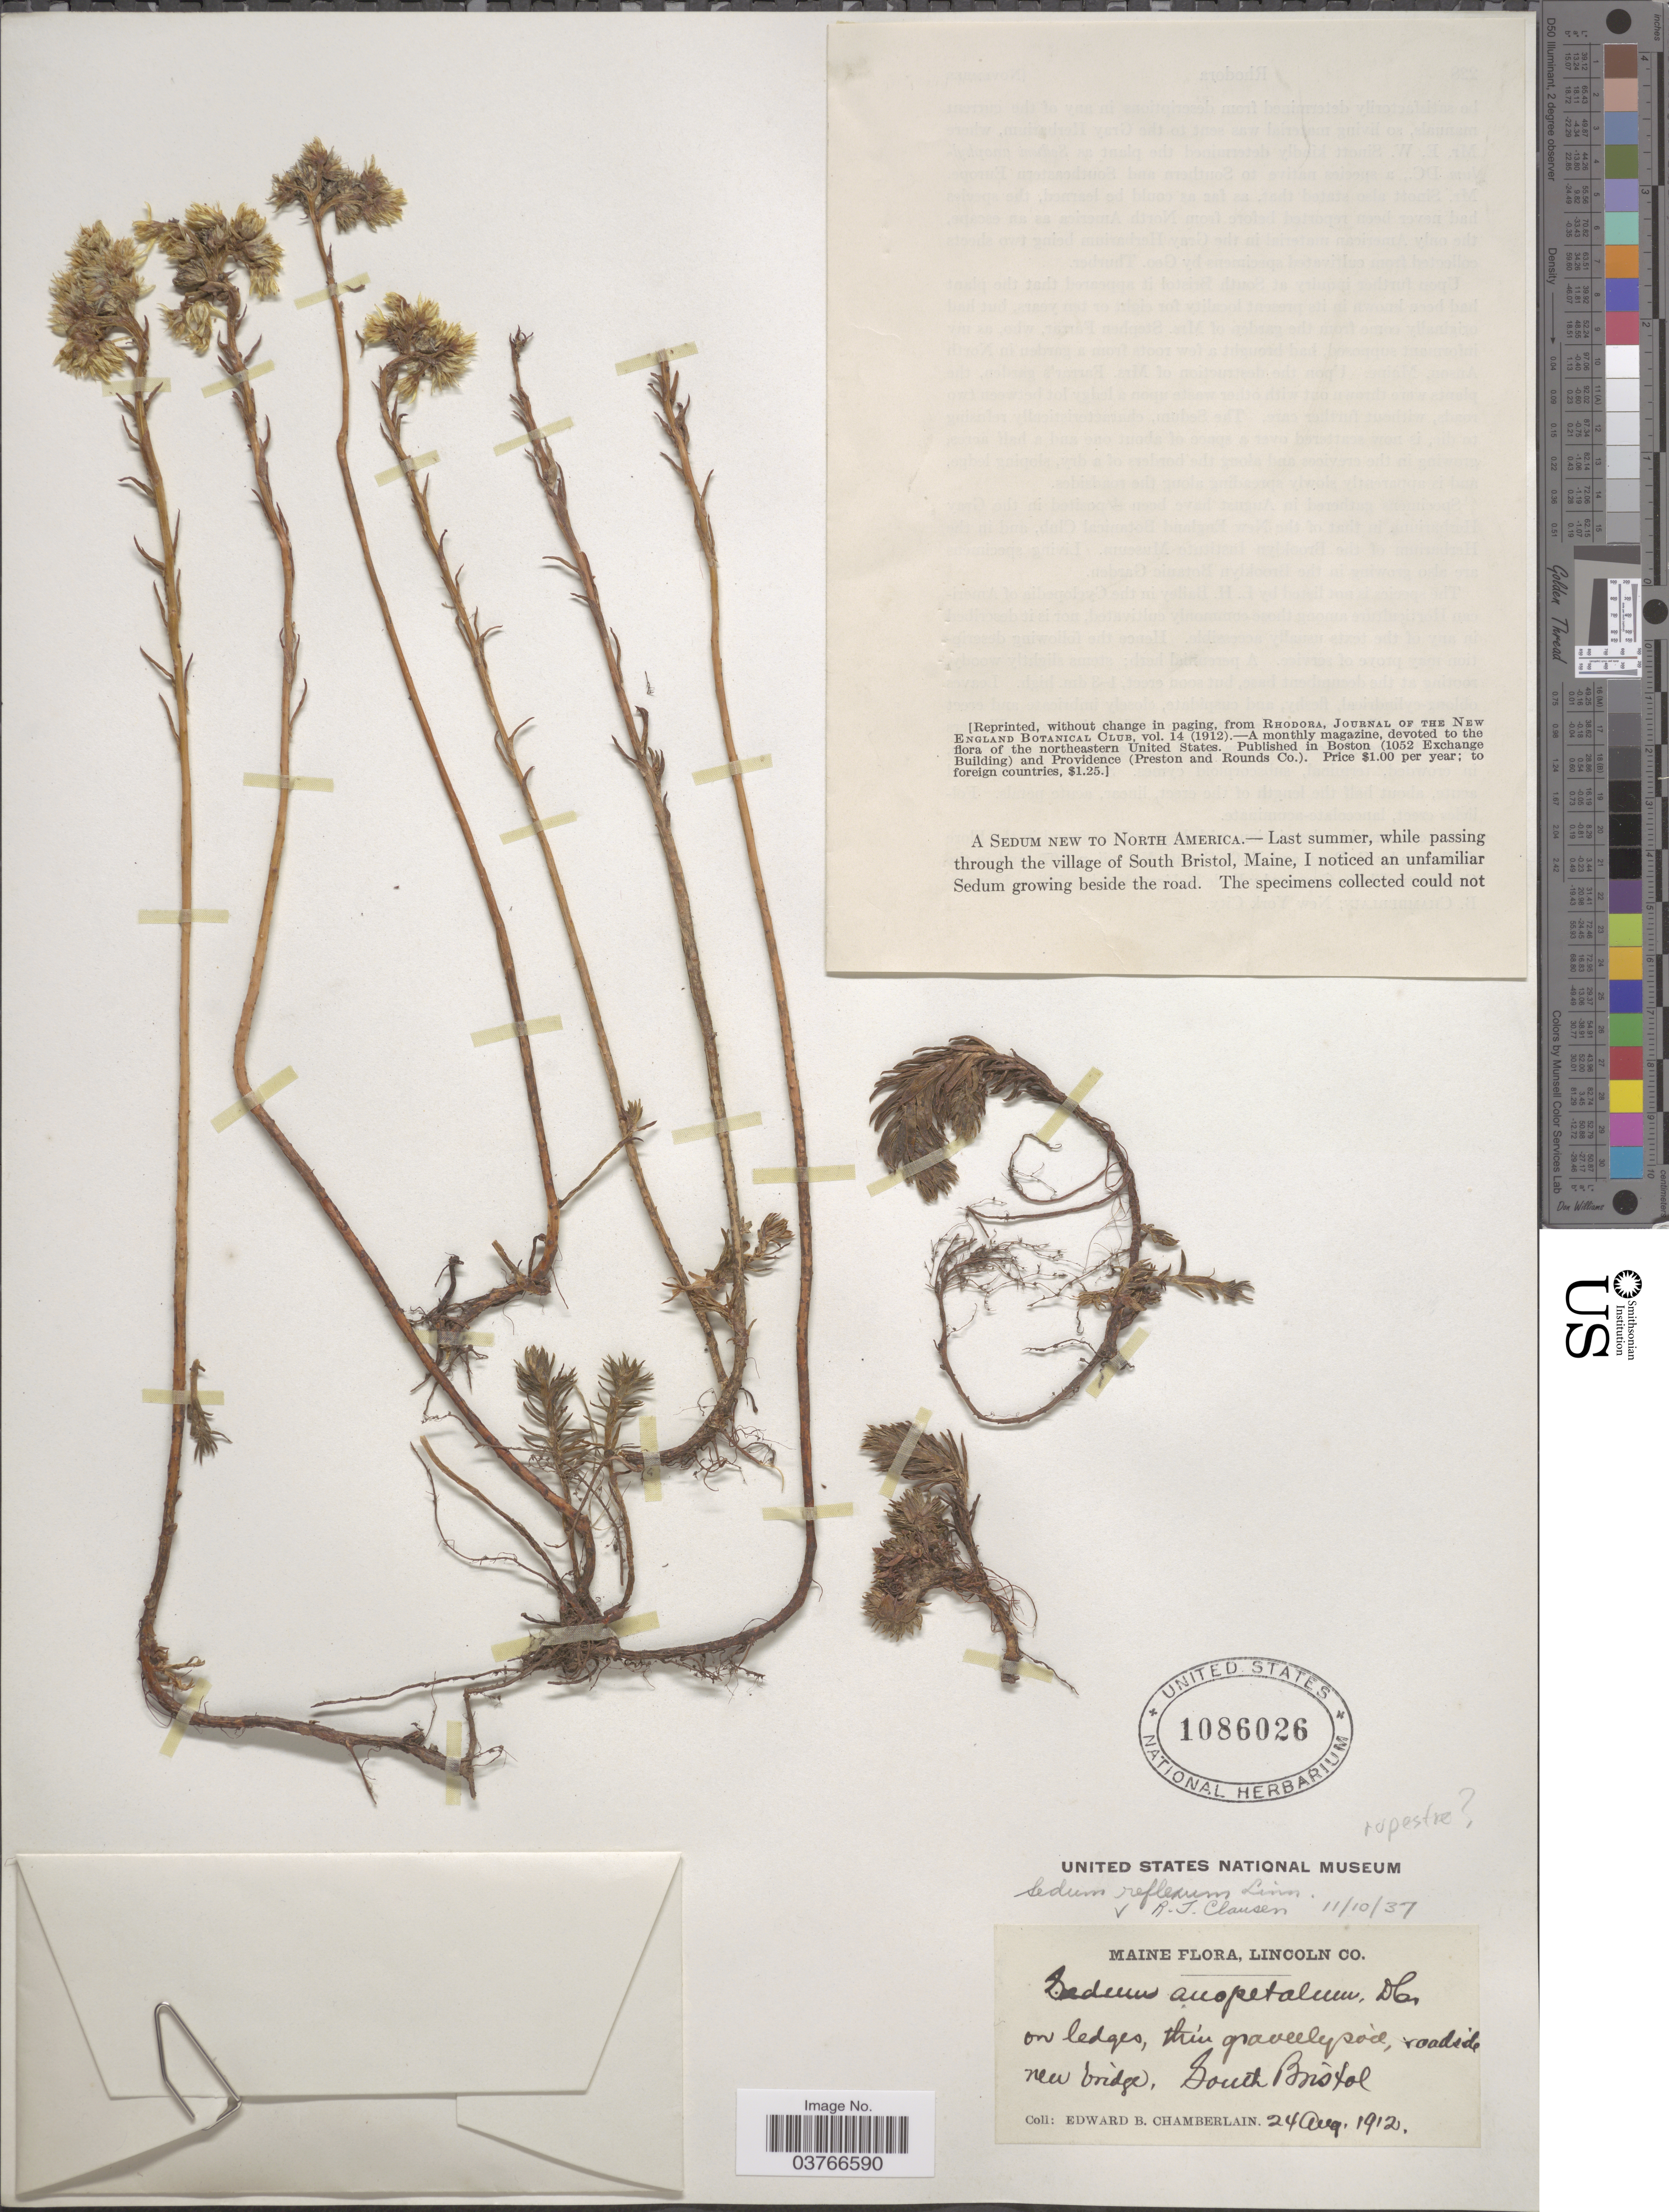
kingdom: Plantae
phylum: Tracheophyta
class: Magnoliopsida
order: Saxifragales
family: Crassulaceae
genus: Petrosedum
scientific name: Petrosedum rupestre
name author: (L.) P.V. Heath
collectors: E. Chamberlain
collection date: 1912-08-24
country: United States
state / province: Maine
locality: Lincoln Co. Roadside new bridge, South Bristol.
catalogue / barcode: US 1086026